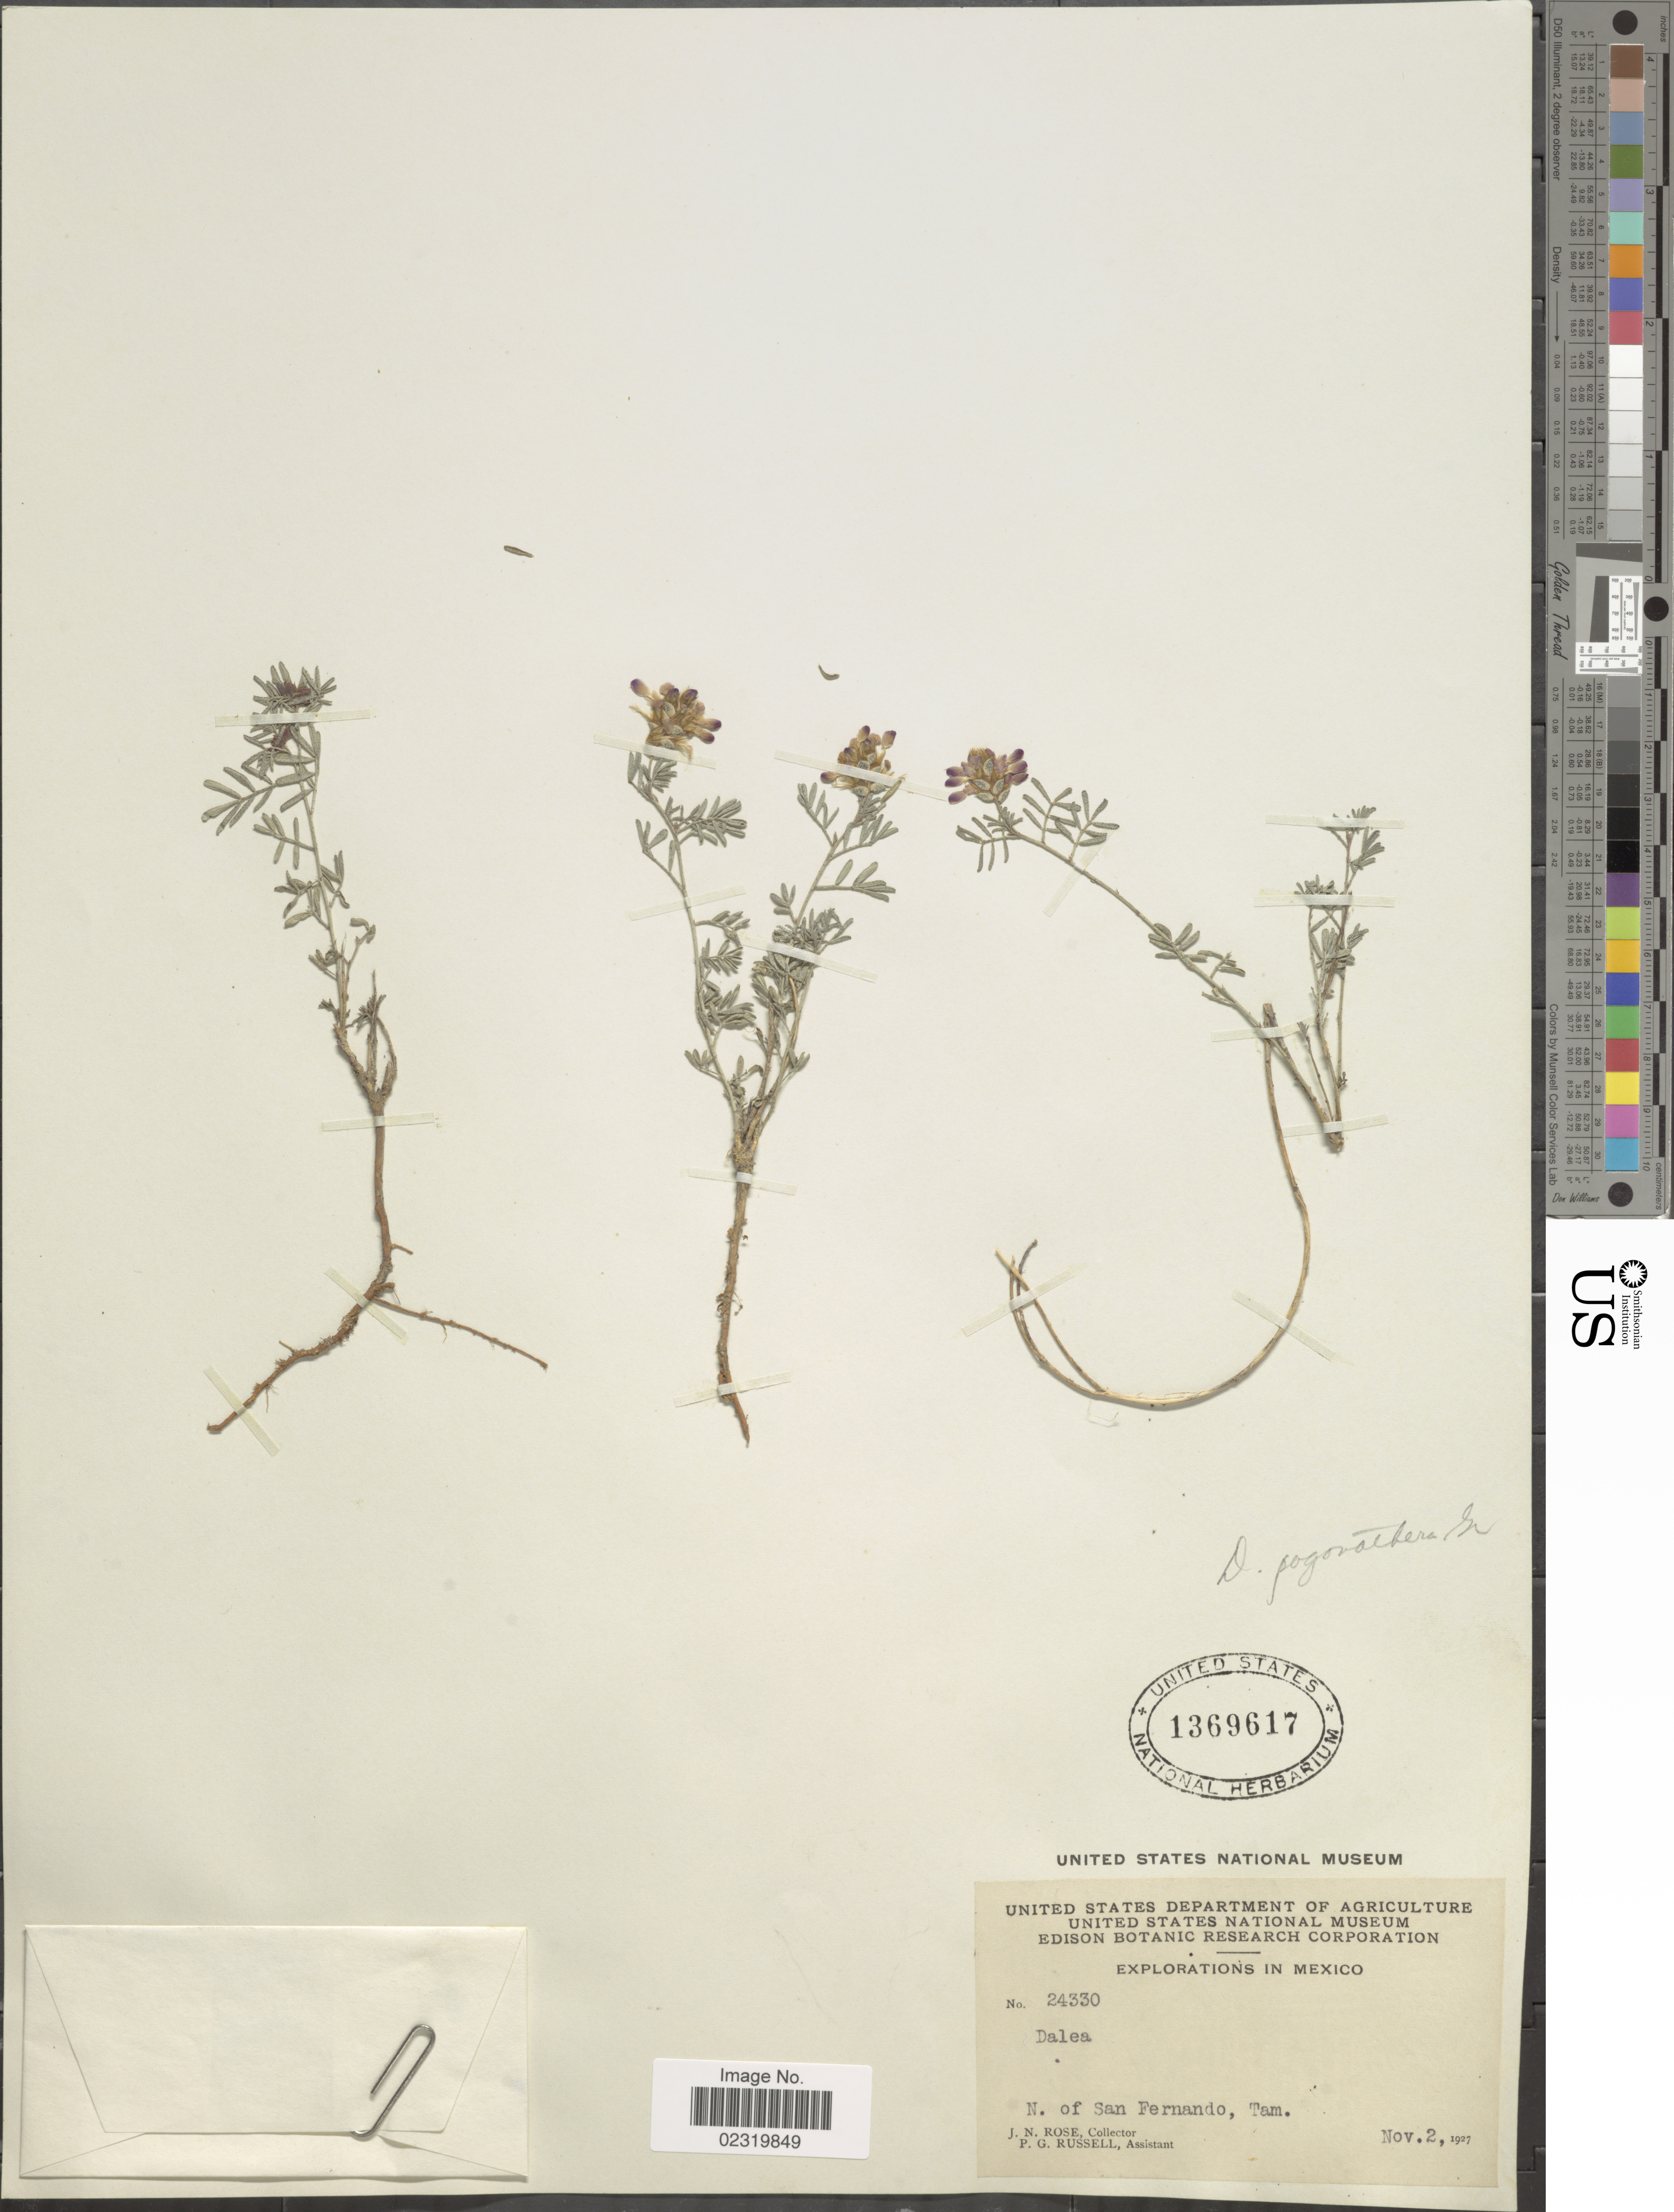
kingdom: Plantae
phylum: Tracheophyta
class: Magnoliopsida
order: Fabales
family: Fabaceae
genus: Dalea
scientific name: Dalea pogonathera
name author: A. Gray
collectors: J. N. Rose & P. G. Russell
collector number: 24330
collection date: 1927-11-02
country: Mexico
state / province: Tamaulipas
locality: N. of San Fernando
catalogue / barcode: US 1369617